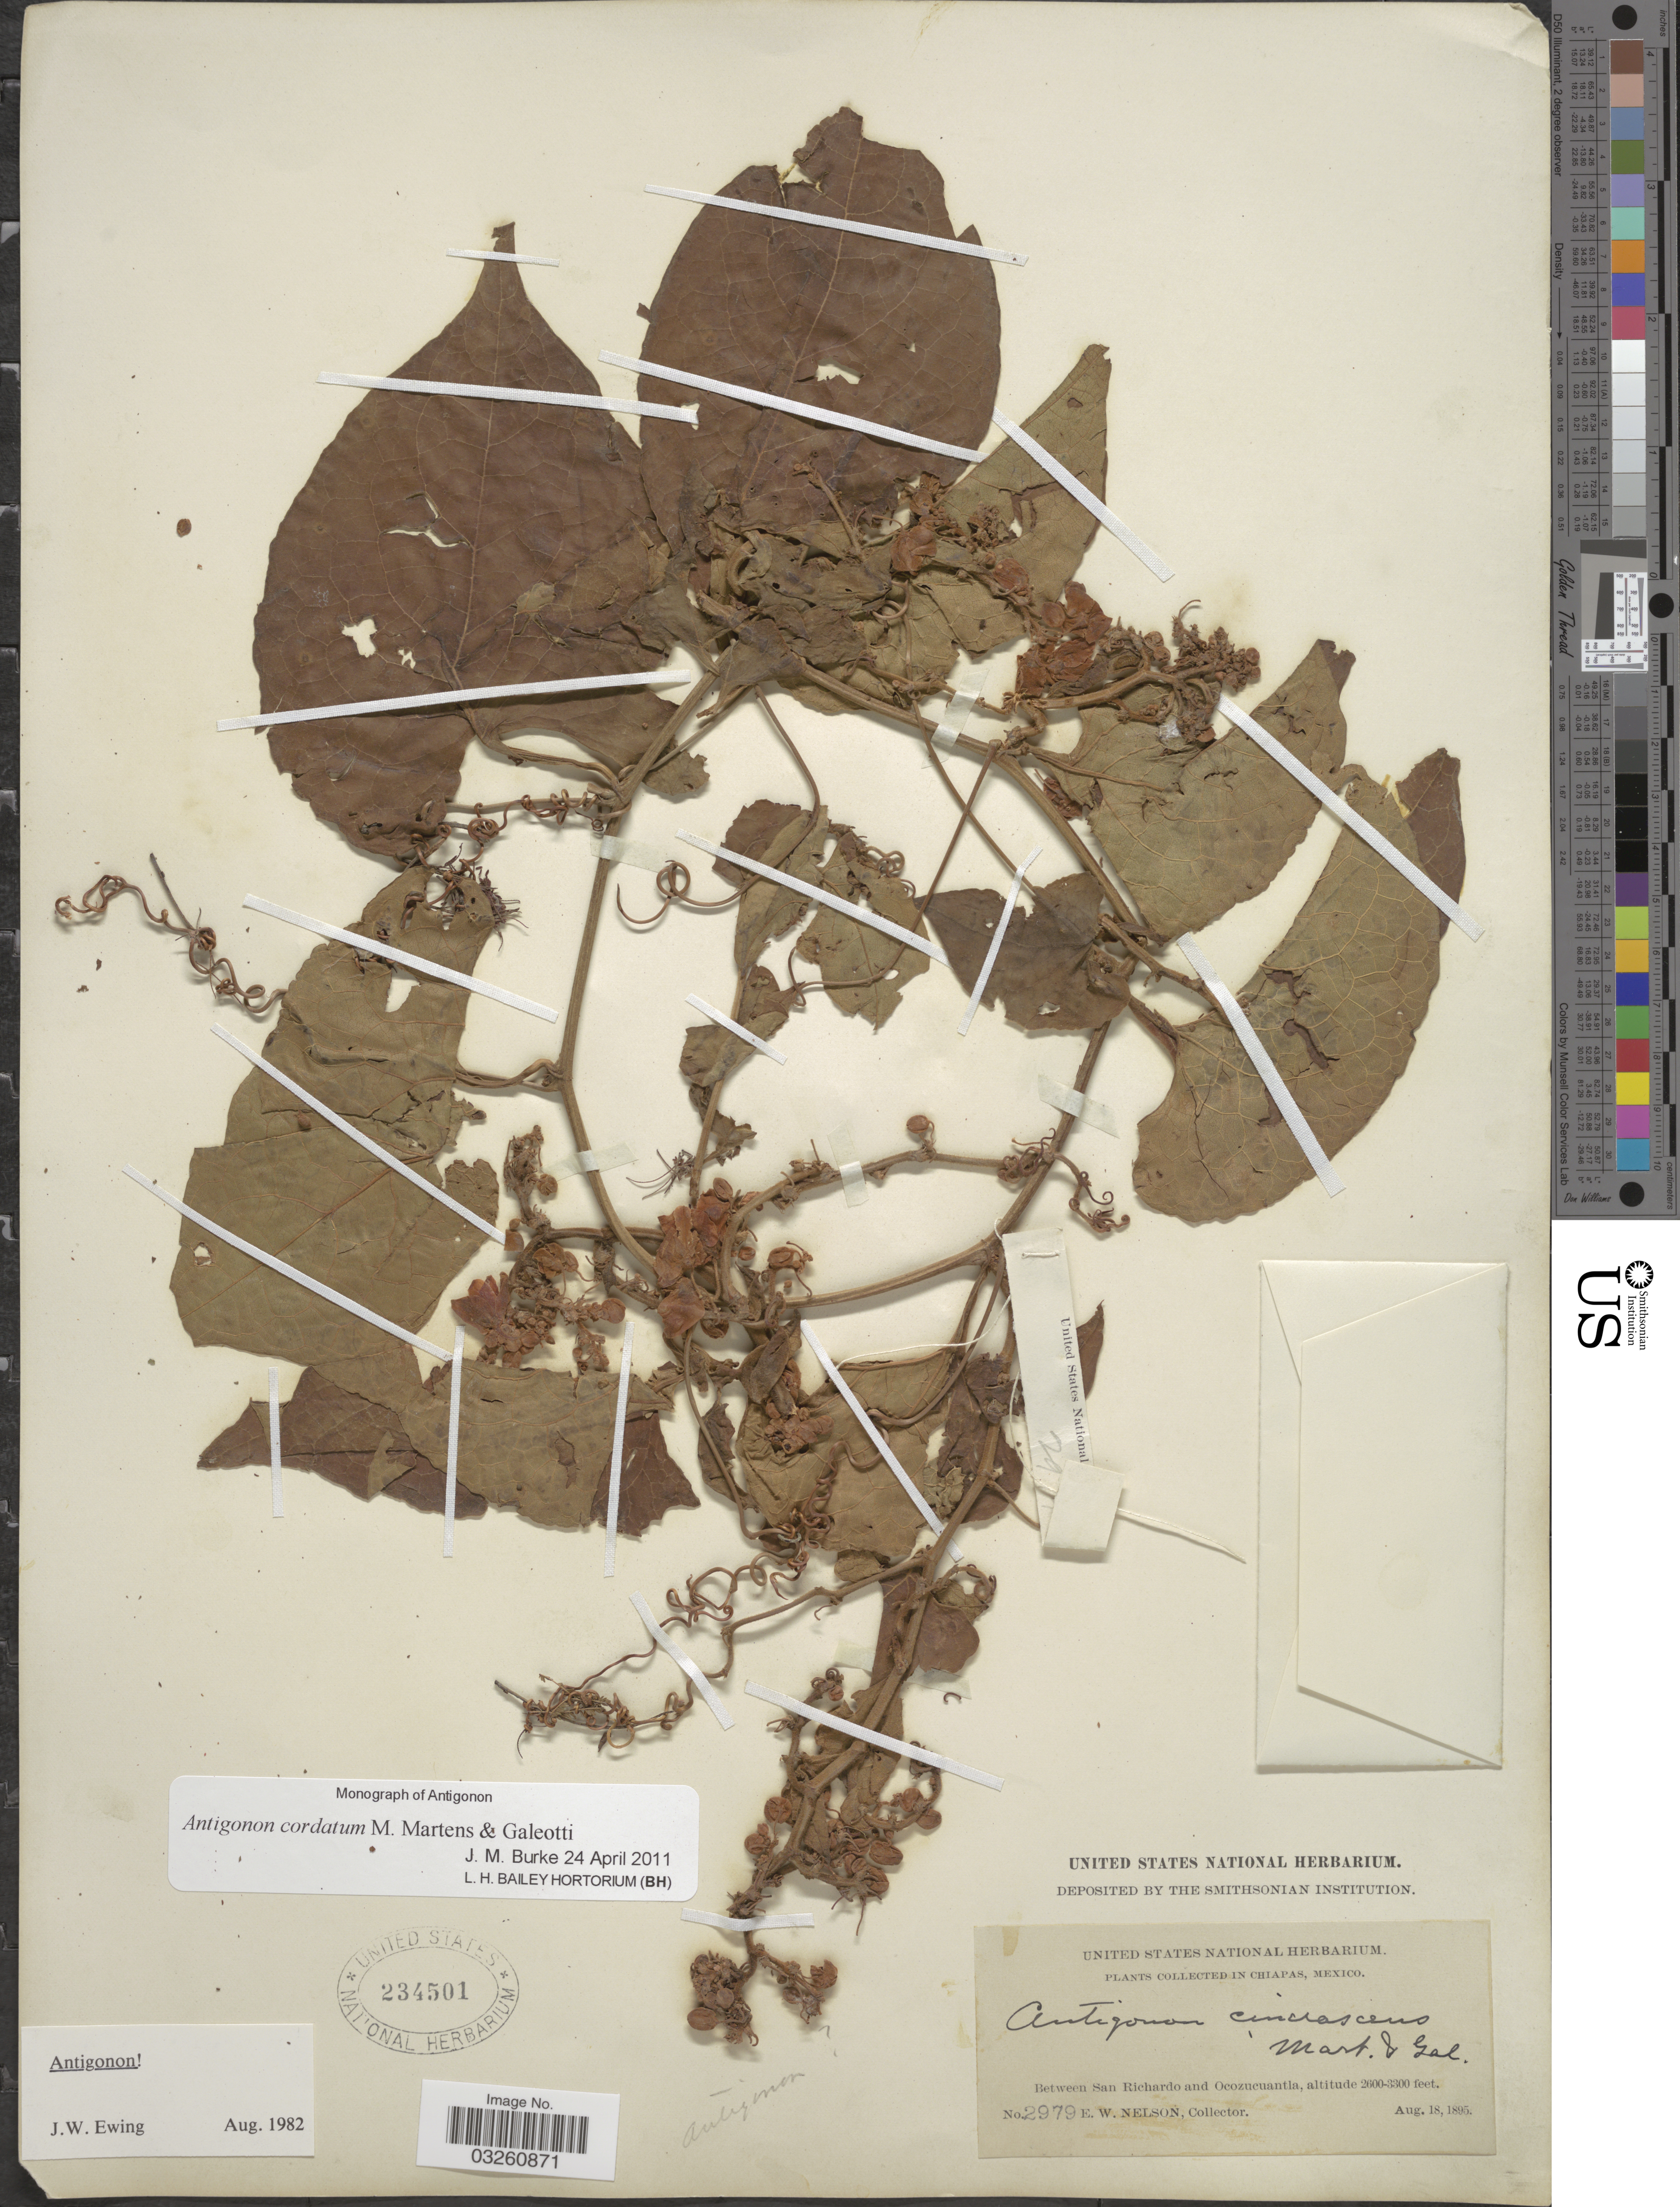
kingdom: Plantae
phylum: Tracheophyta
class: Magnoliopsida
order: Caryophyllales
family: Polygonaceae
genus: Antigonon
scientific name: Antigonon cordatum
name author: M. Martens & Galeotti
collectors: E. W. Nelson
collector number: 2979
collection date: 1895-08-18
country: Mexico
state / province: Chiapas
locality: Between San Richardo and Ocozucuantla.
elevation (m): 792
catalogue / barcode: US 234501